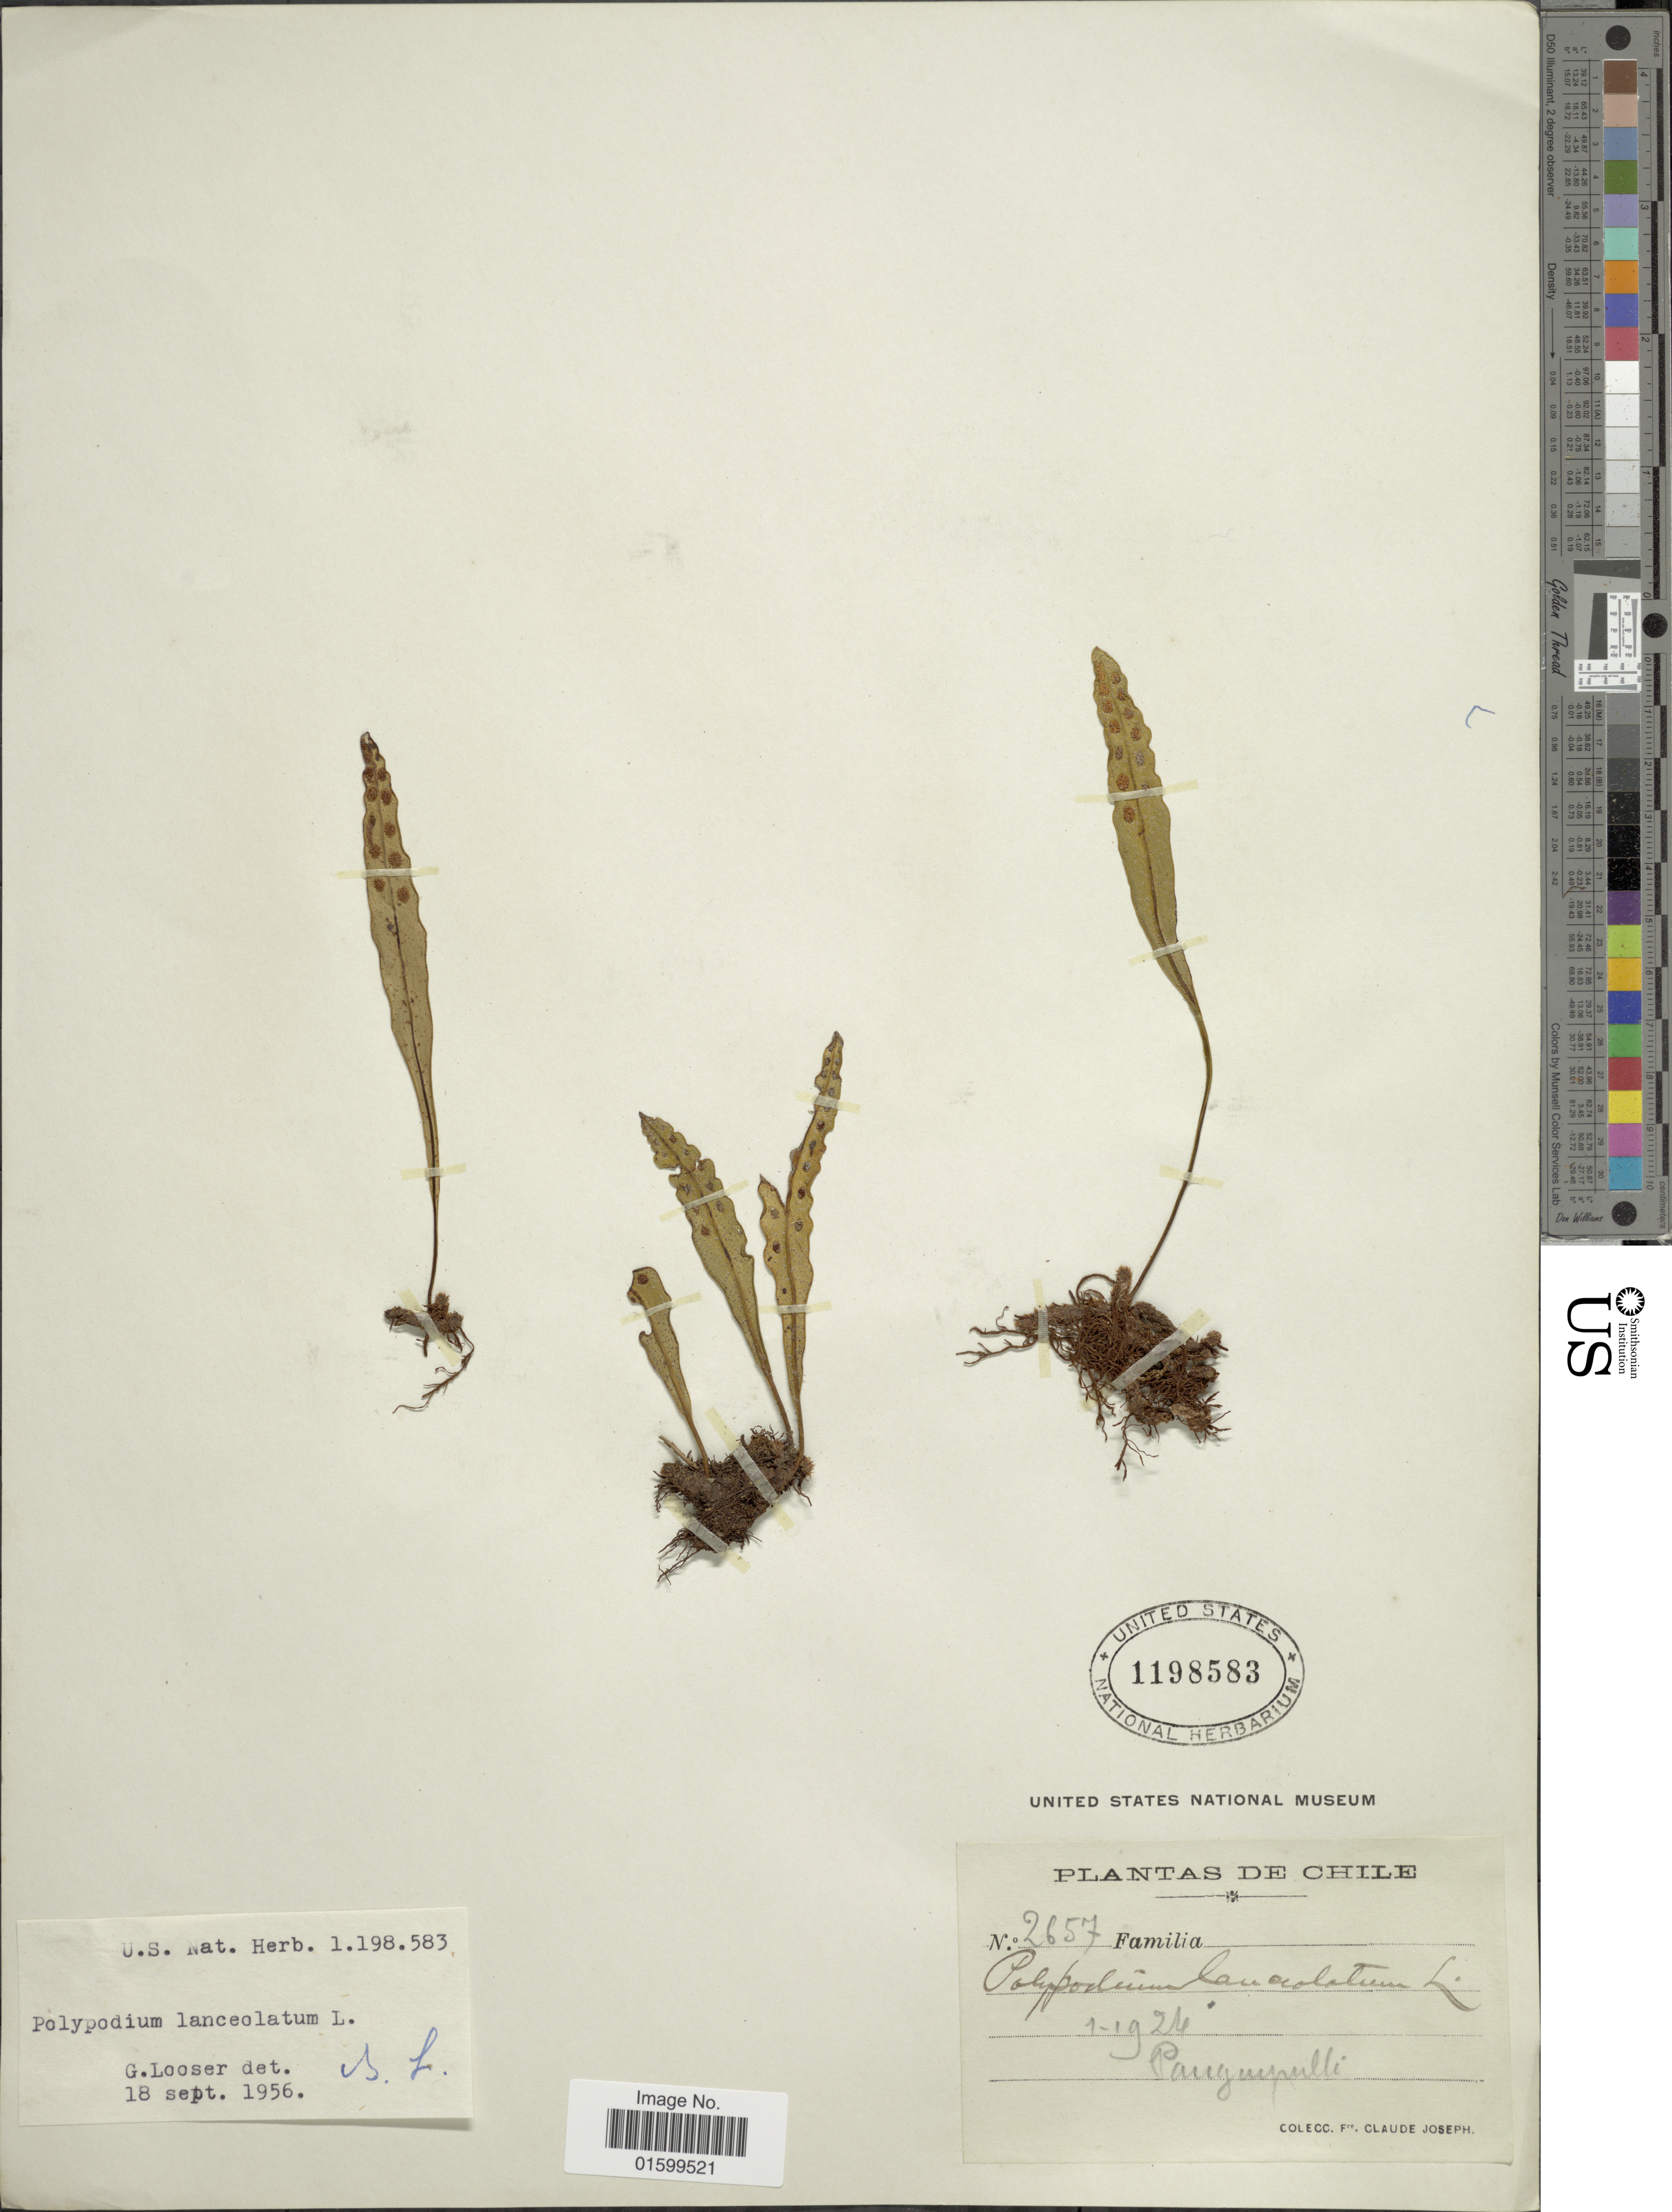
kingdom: Plantae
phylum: Tracheophyta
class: Polypodiopsida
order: Polypodiales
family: Polypodiaceae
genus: Pleopeltis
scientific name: Pleopeltis macrocarpa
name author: (Bory ex Willd.) Kaulf.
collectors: Frere Claude Joseph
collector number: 2657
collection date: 1924-01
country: Chile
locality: Panguipulli.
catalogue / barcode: US 1198583